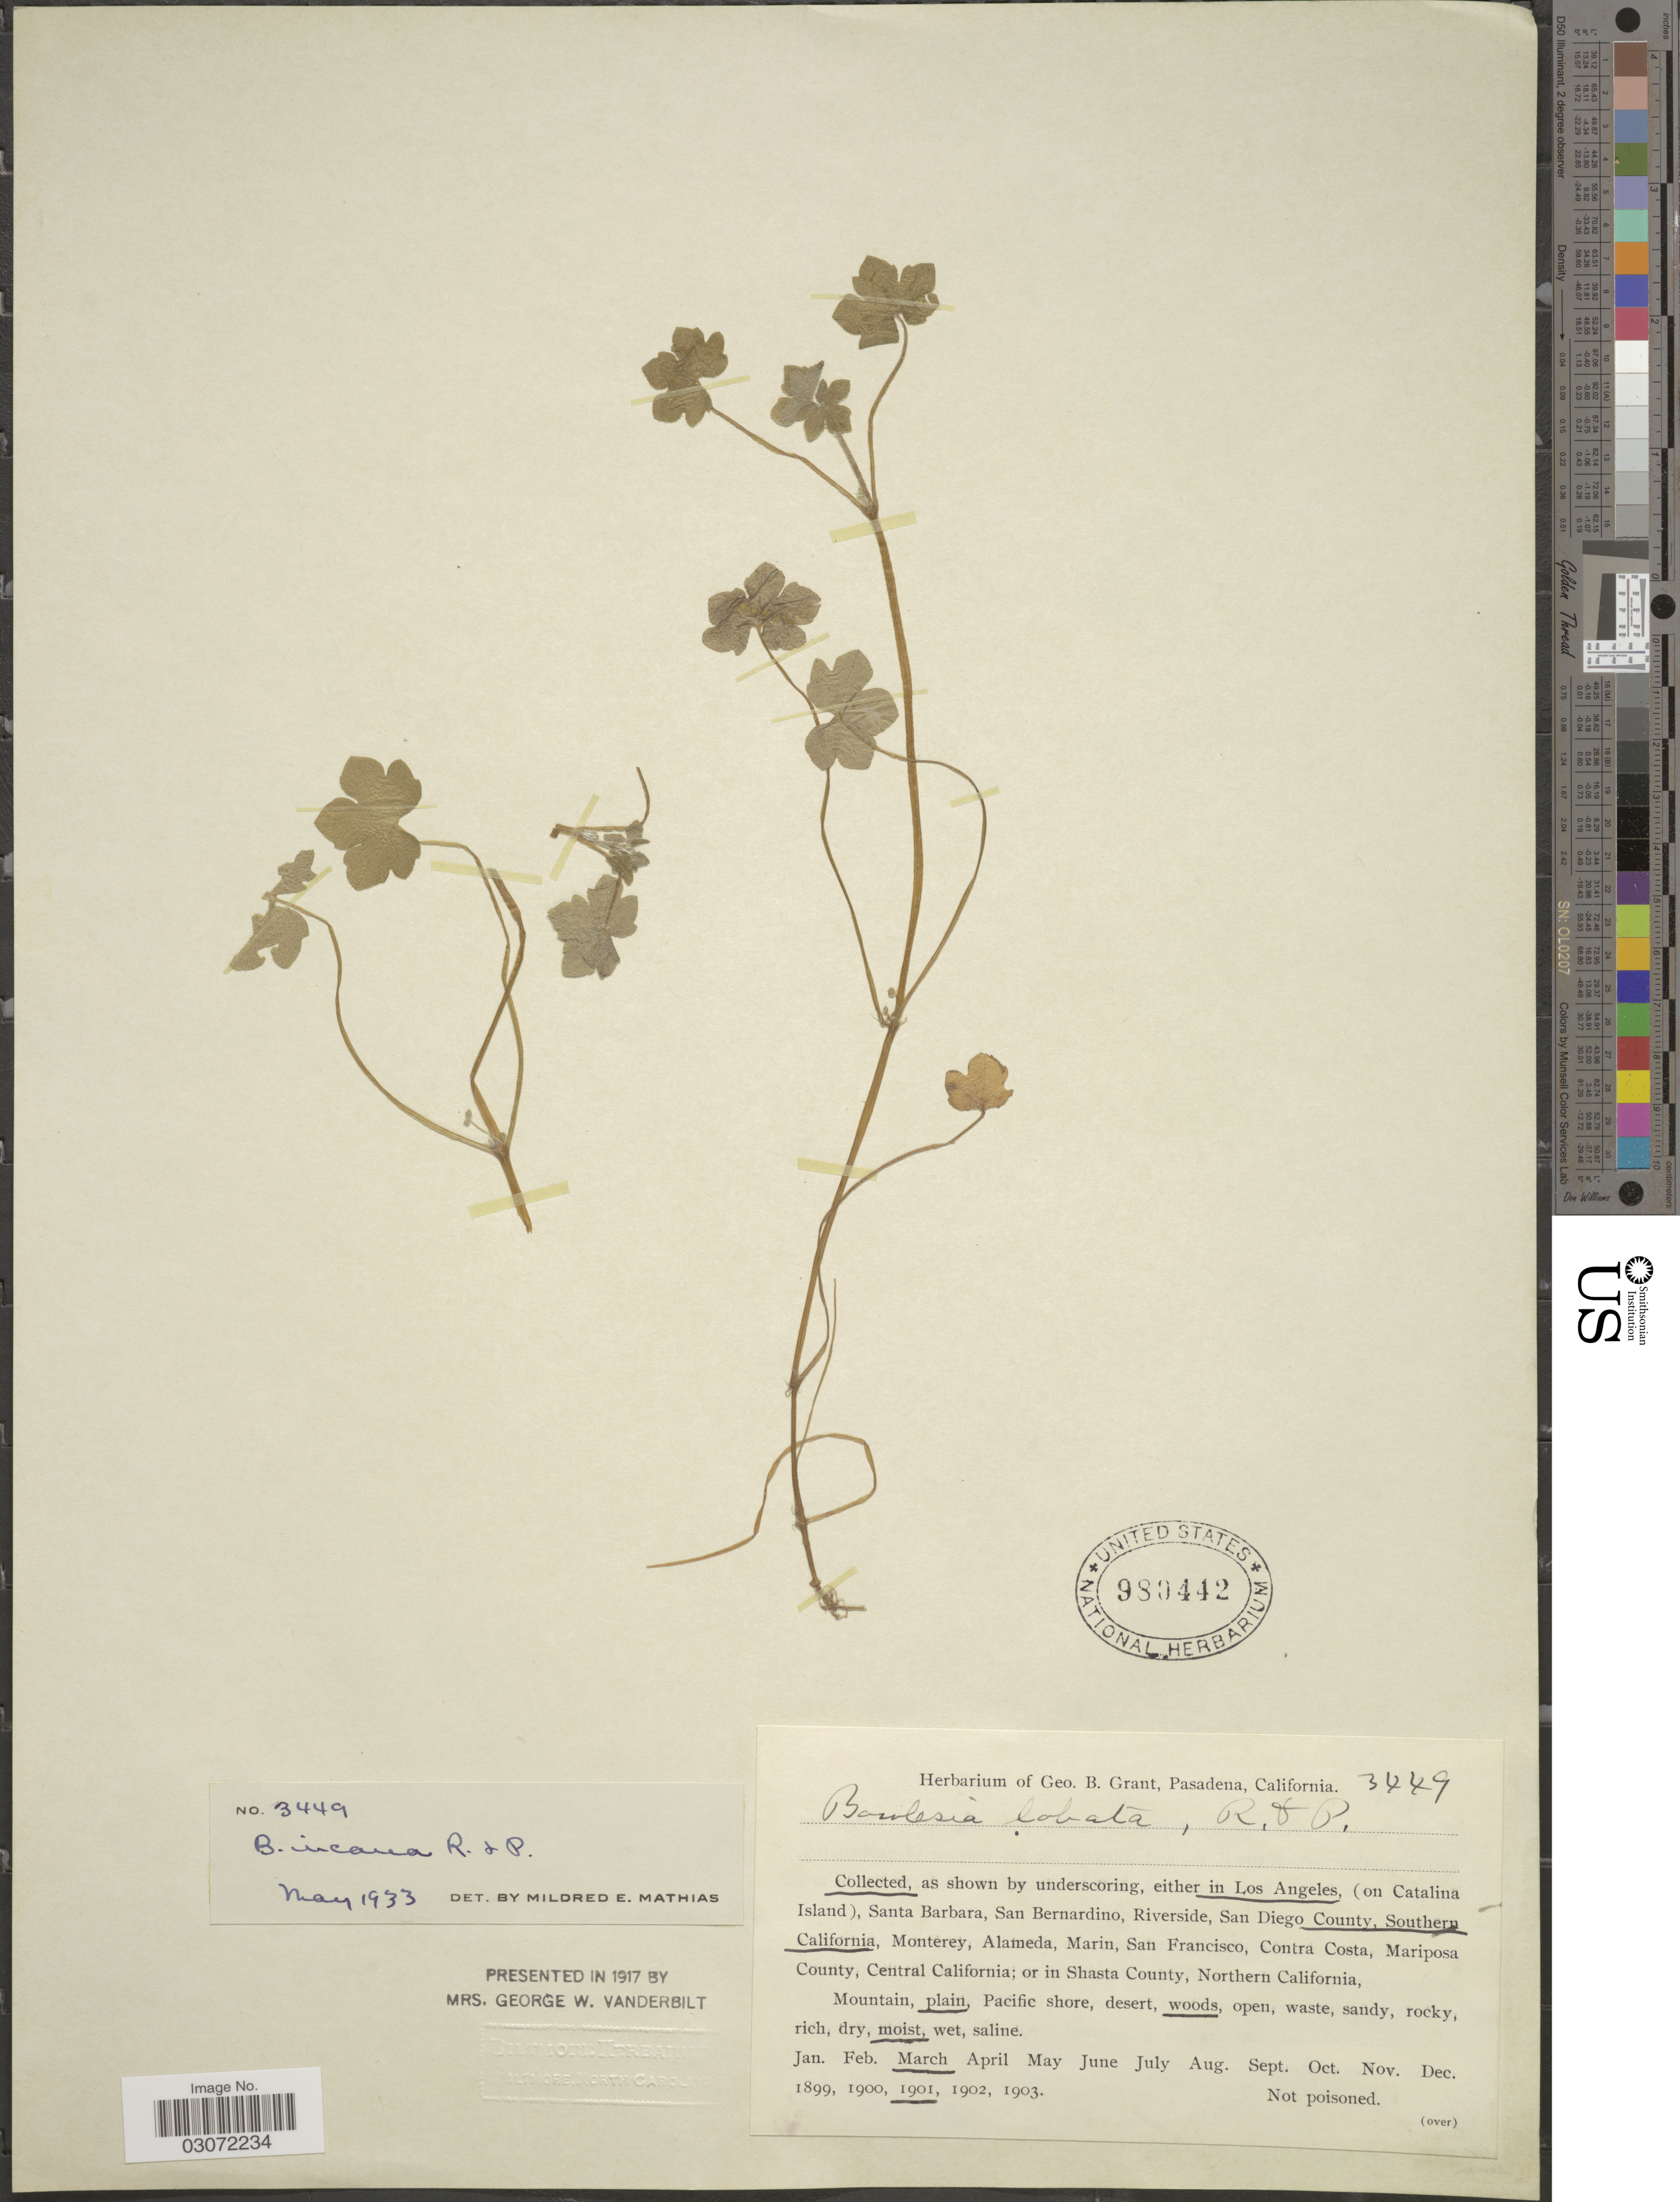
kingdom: Plantae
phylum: Tracheophyta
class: Magnoliopsida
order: Apiales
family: Apiaceae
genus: Bowlesia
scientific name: Bowlesia incana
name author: Ruiz & Pav.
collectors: ex herb. Geo. B. Grant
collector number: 3449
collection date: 1901-03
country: United States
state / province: California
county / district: San Diego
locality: Either in Los Angeles, San Diego County, Southern California.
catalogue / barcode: US 980442